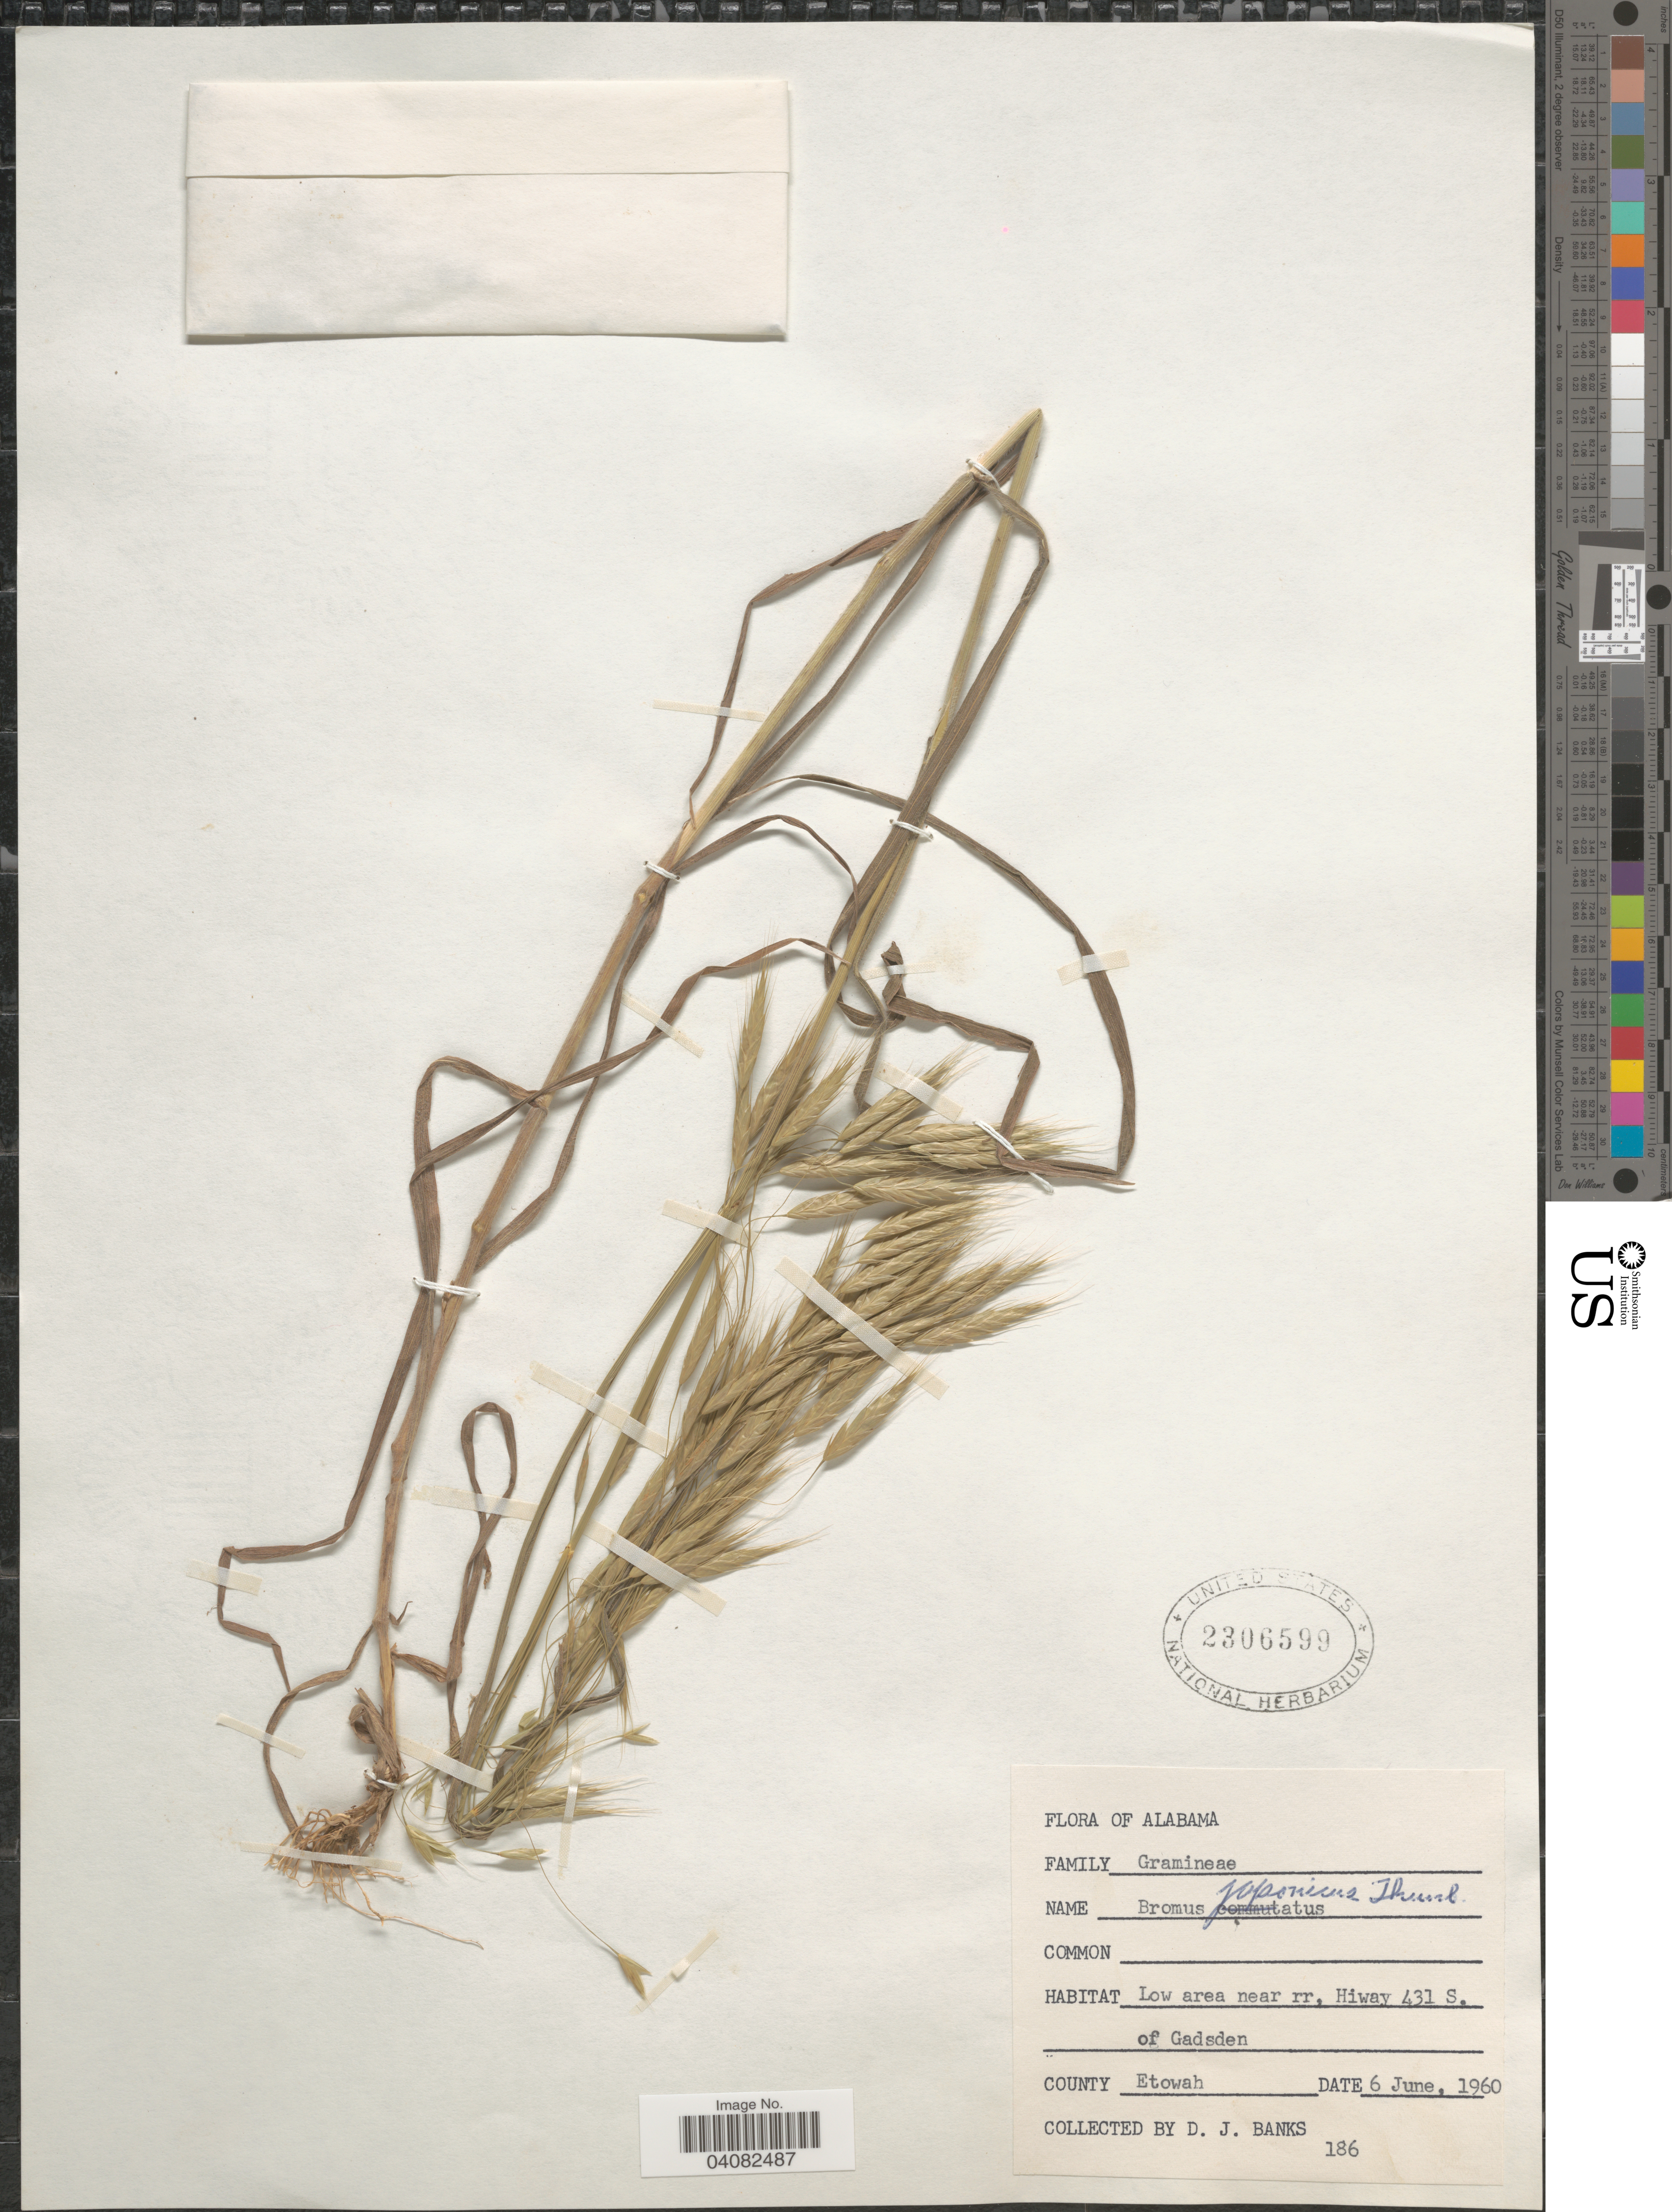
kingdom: Plantae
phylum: Tracheophyta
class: Liliopsida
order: Poales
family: Poaceae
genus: Bromus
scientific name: Bromus japonicus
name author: Houtt.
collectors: D. J. Banks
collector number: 186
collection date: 1960-06-06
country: United States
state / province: Alabama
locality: Low area near rr, Hiway 431 S. of Gadsden. County Etowah.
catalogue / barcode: US 2306599